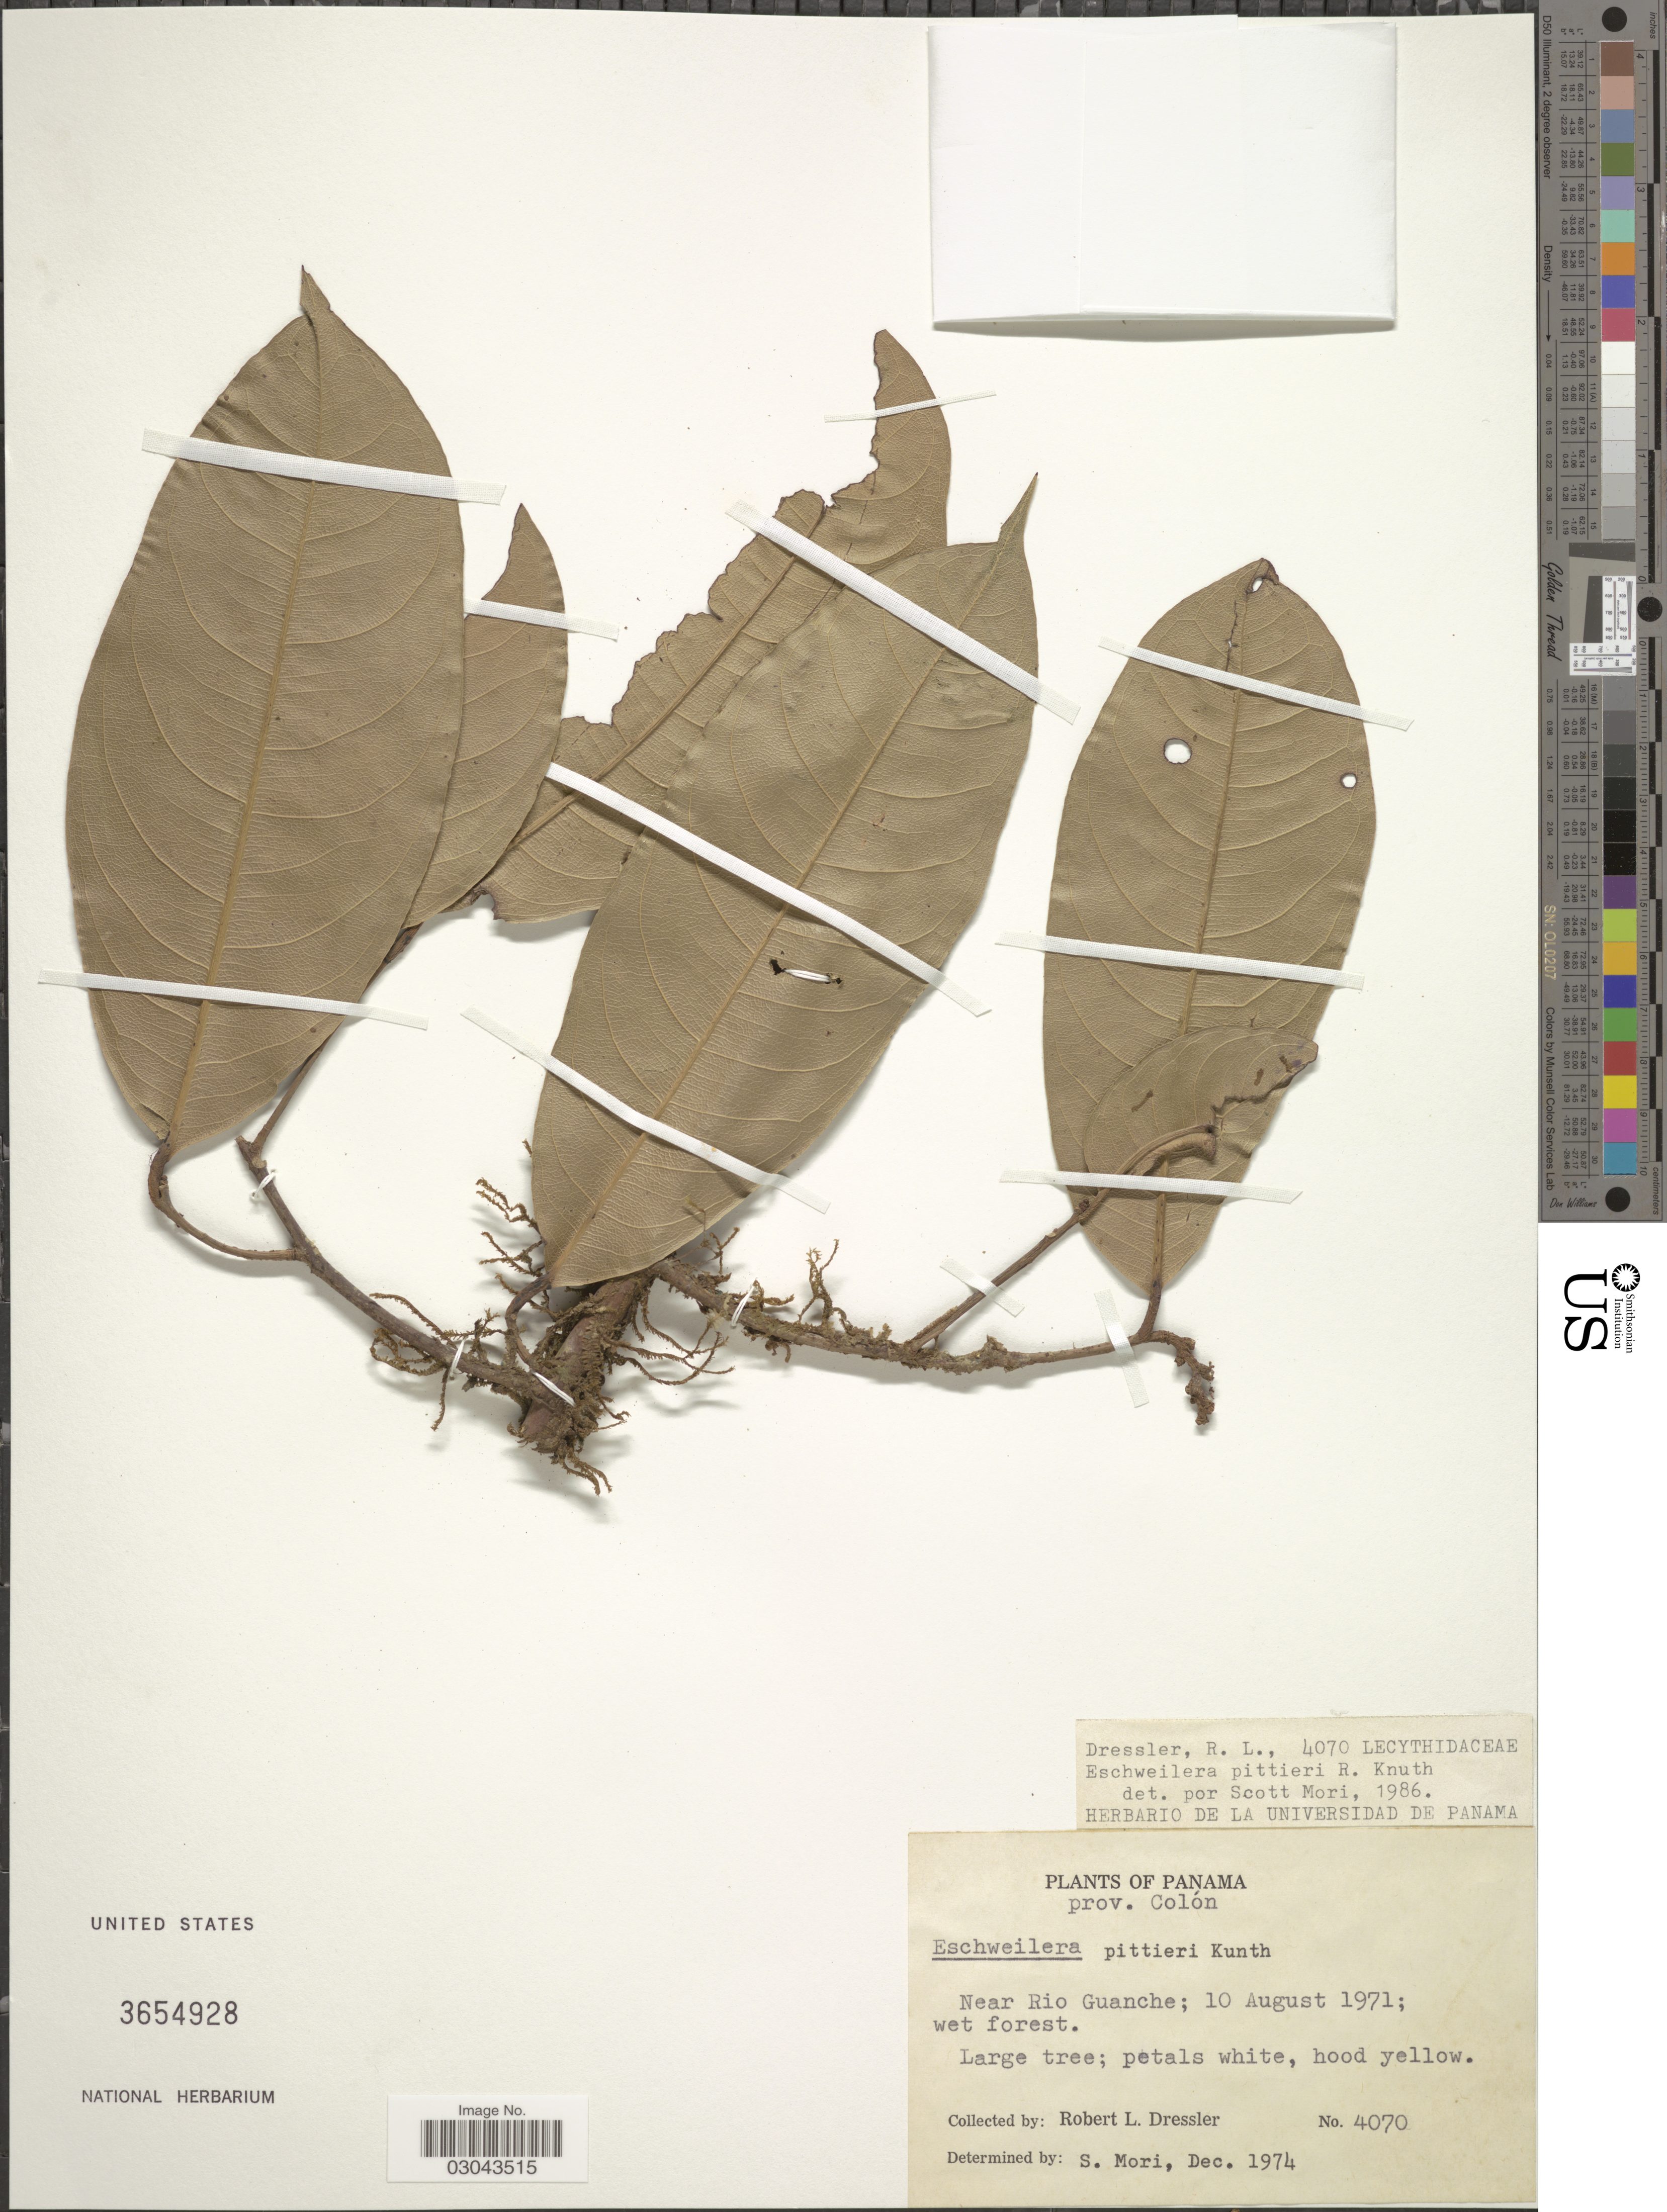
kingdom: Plantae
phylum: Tracheophyta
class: Magnoliopsida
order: Ericales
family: Lecythidaceae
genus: Eschweilera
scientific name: Eschweilera pittieri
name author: R. Knuth in Engl.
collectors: R. Dressler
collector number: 4070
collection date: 1971-08-10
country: Panama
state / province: Colón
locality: Near Rio Guanche.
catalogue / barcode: US 3654928